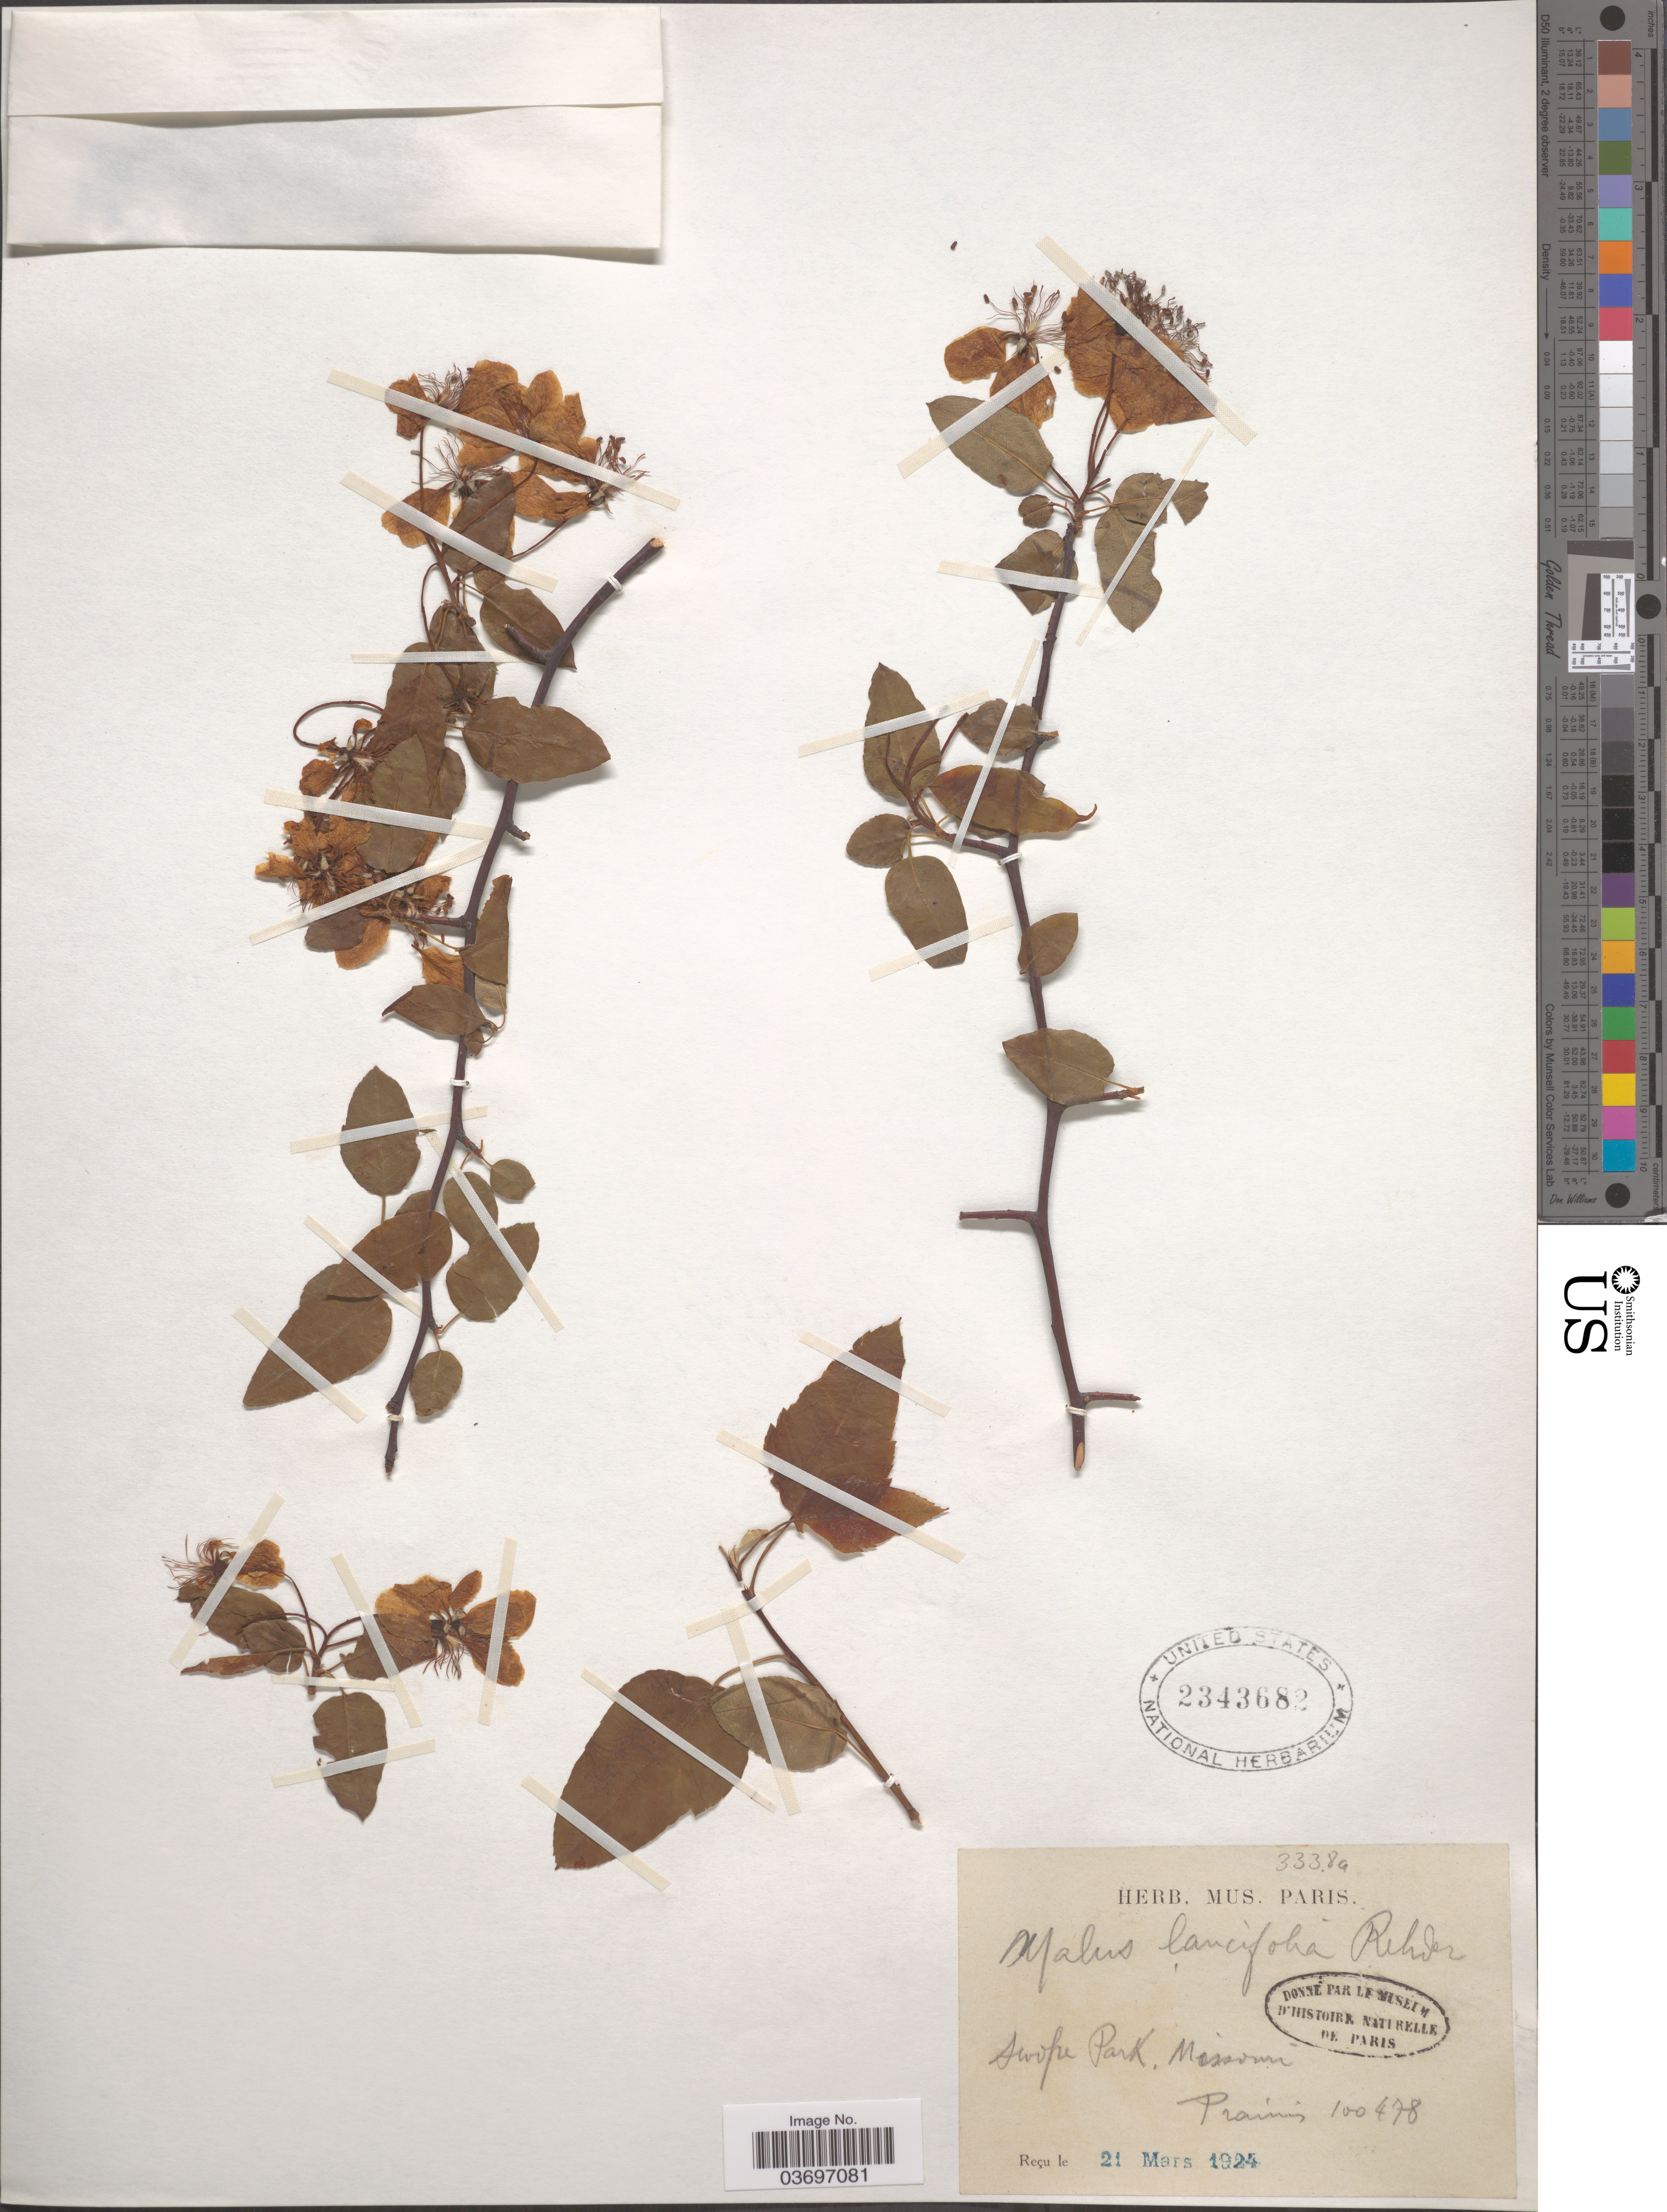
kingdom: Plantae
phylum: Tracheophyta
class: Magnoliopsida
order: Rosales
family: Rosaceae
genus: Malus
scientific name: Malus lancifolia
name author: Rehder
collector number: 100478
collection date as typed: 1800's label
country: United States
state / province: Missouri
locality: Swope Park. Prairies [?]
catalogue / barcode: US 2343682